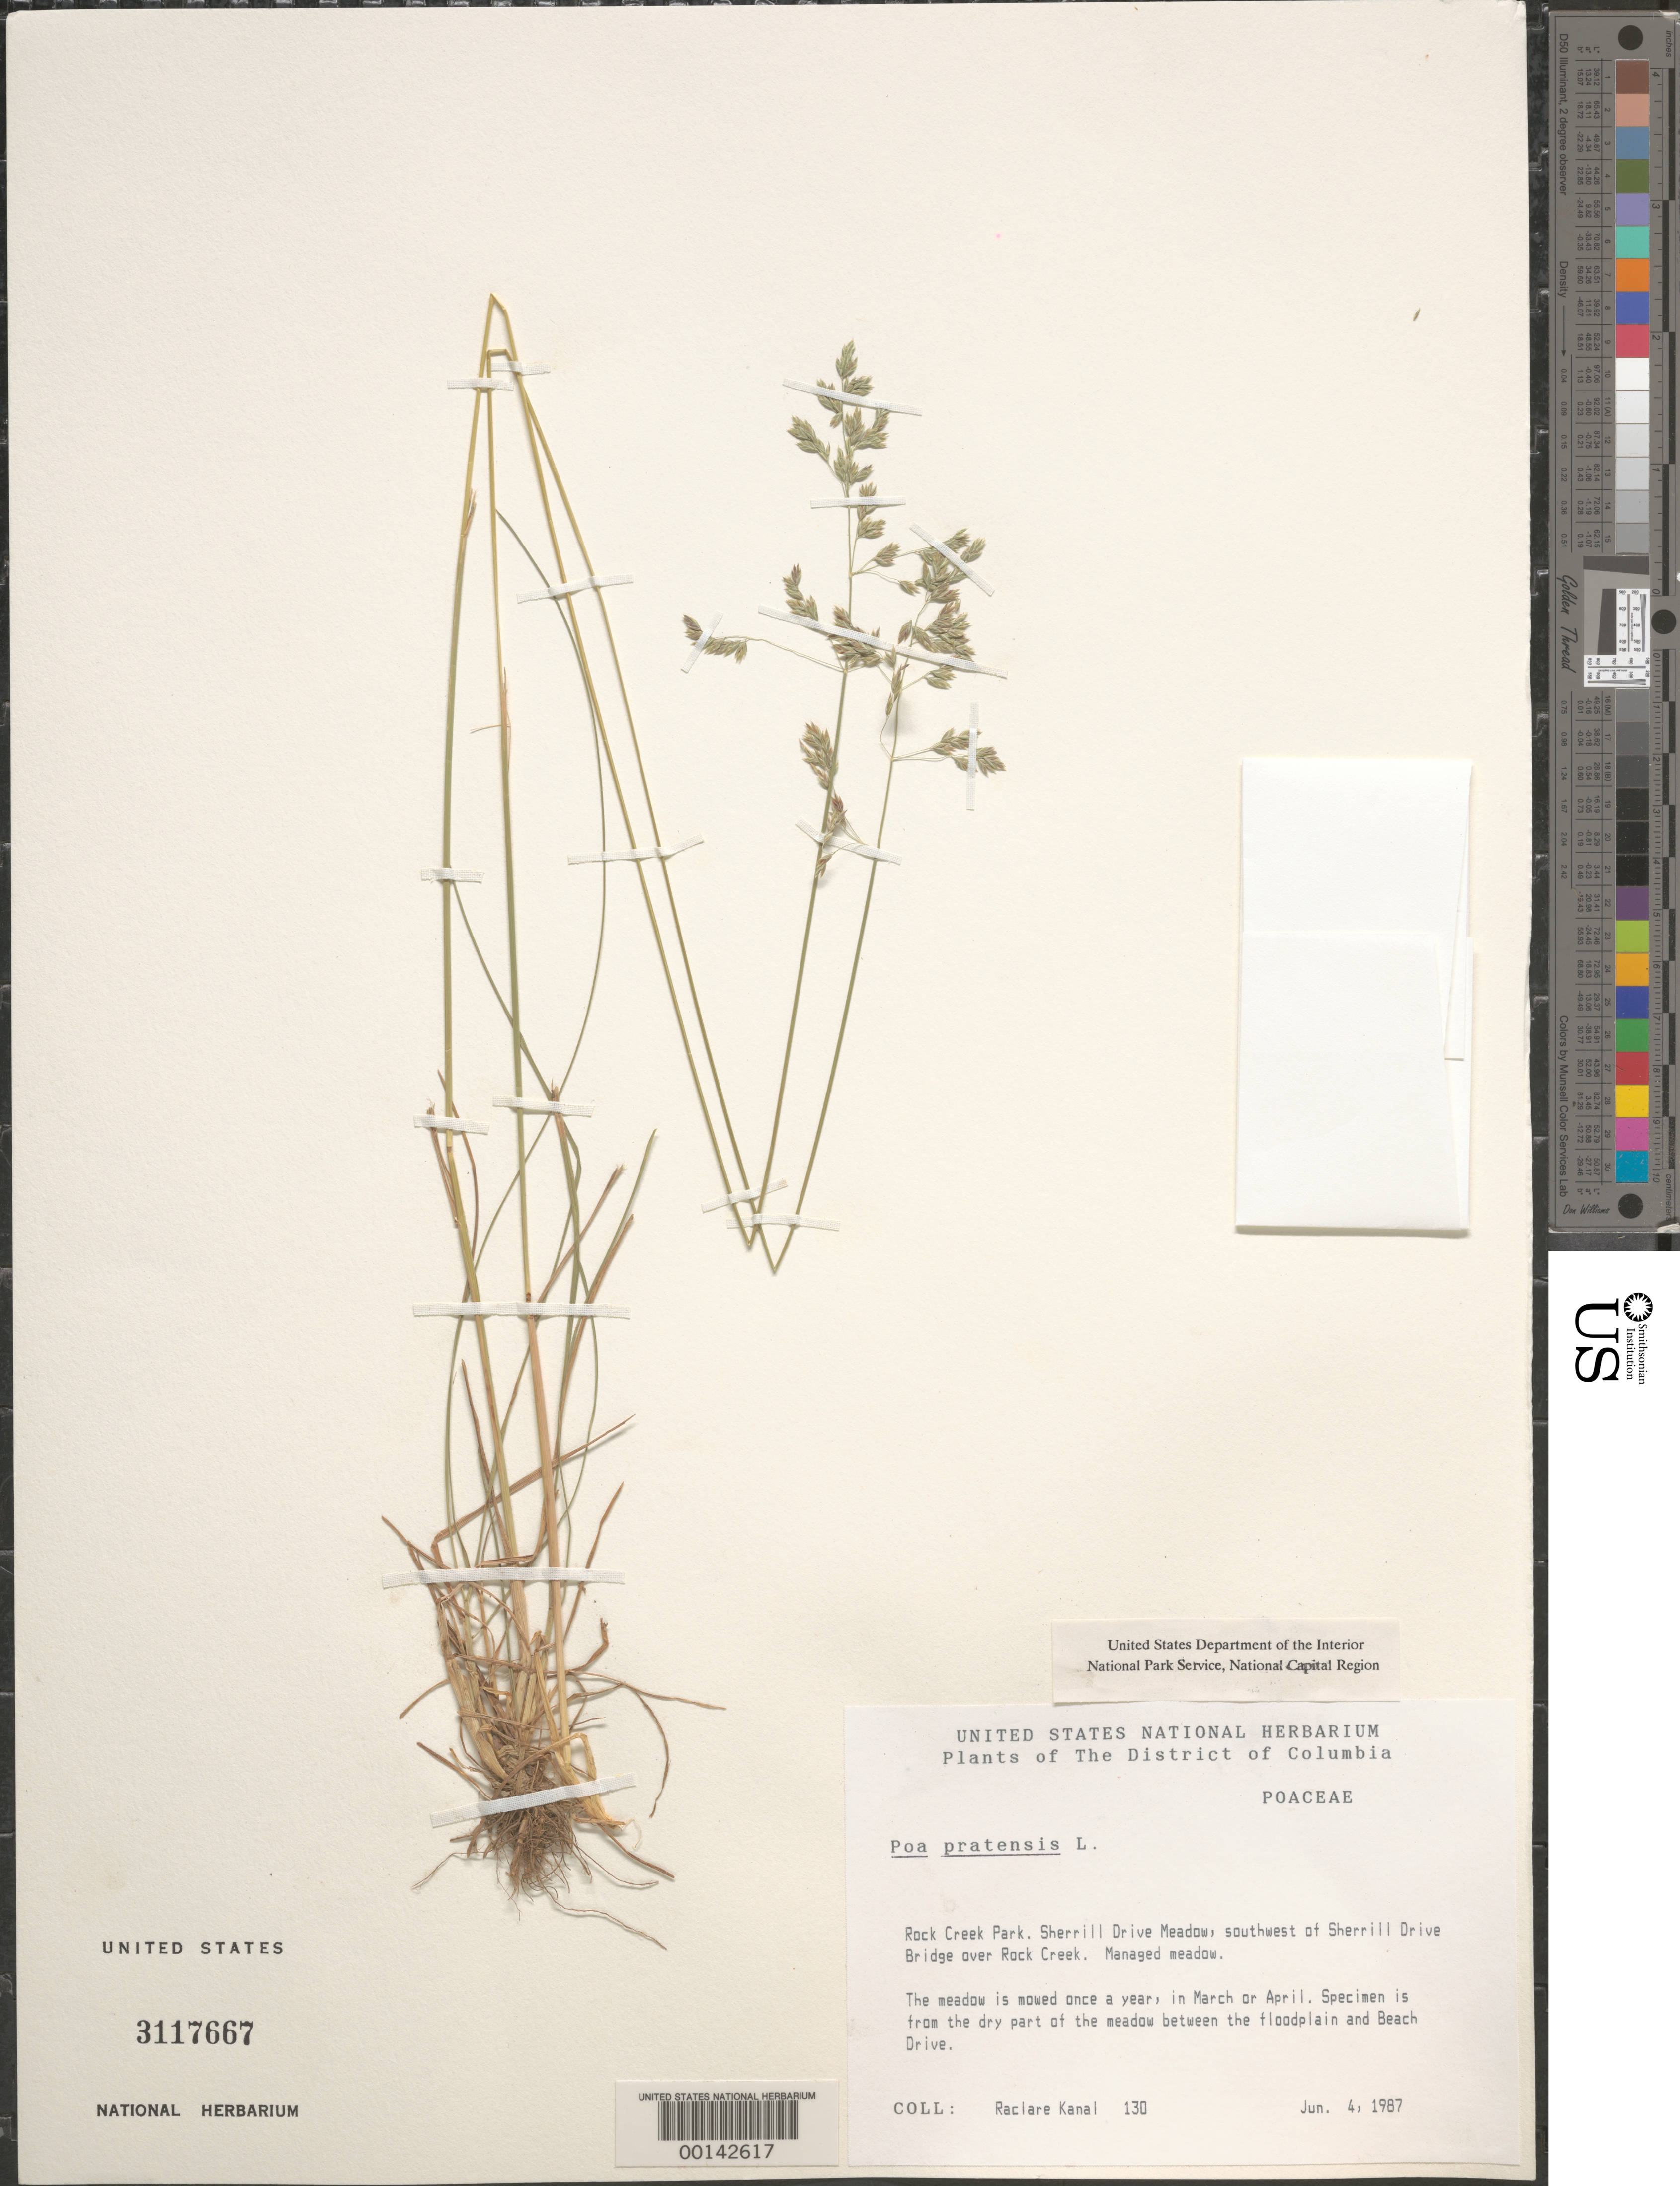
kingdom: Plantae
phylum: Tracheophyta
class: Liliopsida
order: Poales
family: Poaceae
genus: Poa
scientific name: Poa pratensis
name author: L.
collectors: R. Kanal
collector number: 130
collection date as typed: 04 Jun 1987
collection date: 1987-06-04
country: United States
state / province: District of Columbia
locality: Rock Creek Park. Sherrill Drive meadow, southwest of Sherrill Drive Bridge over Rock Creek. Rock Creek Park and Vicinity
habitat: Managed meadow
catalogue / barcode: US 3117667